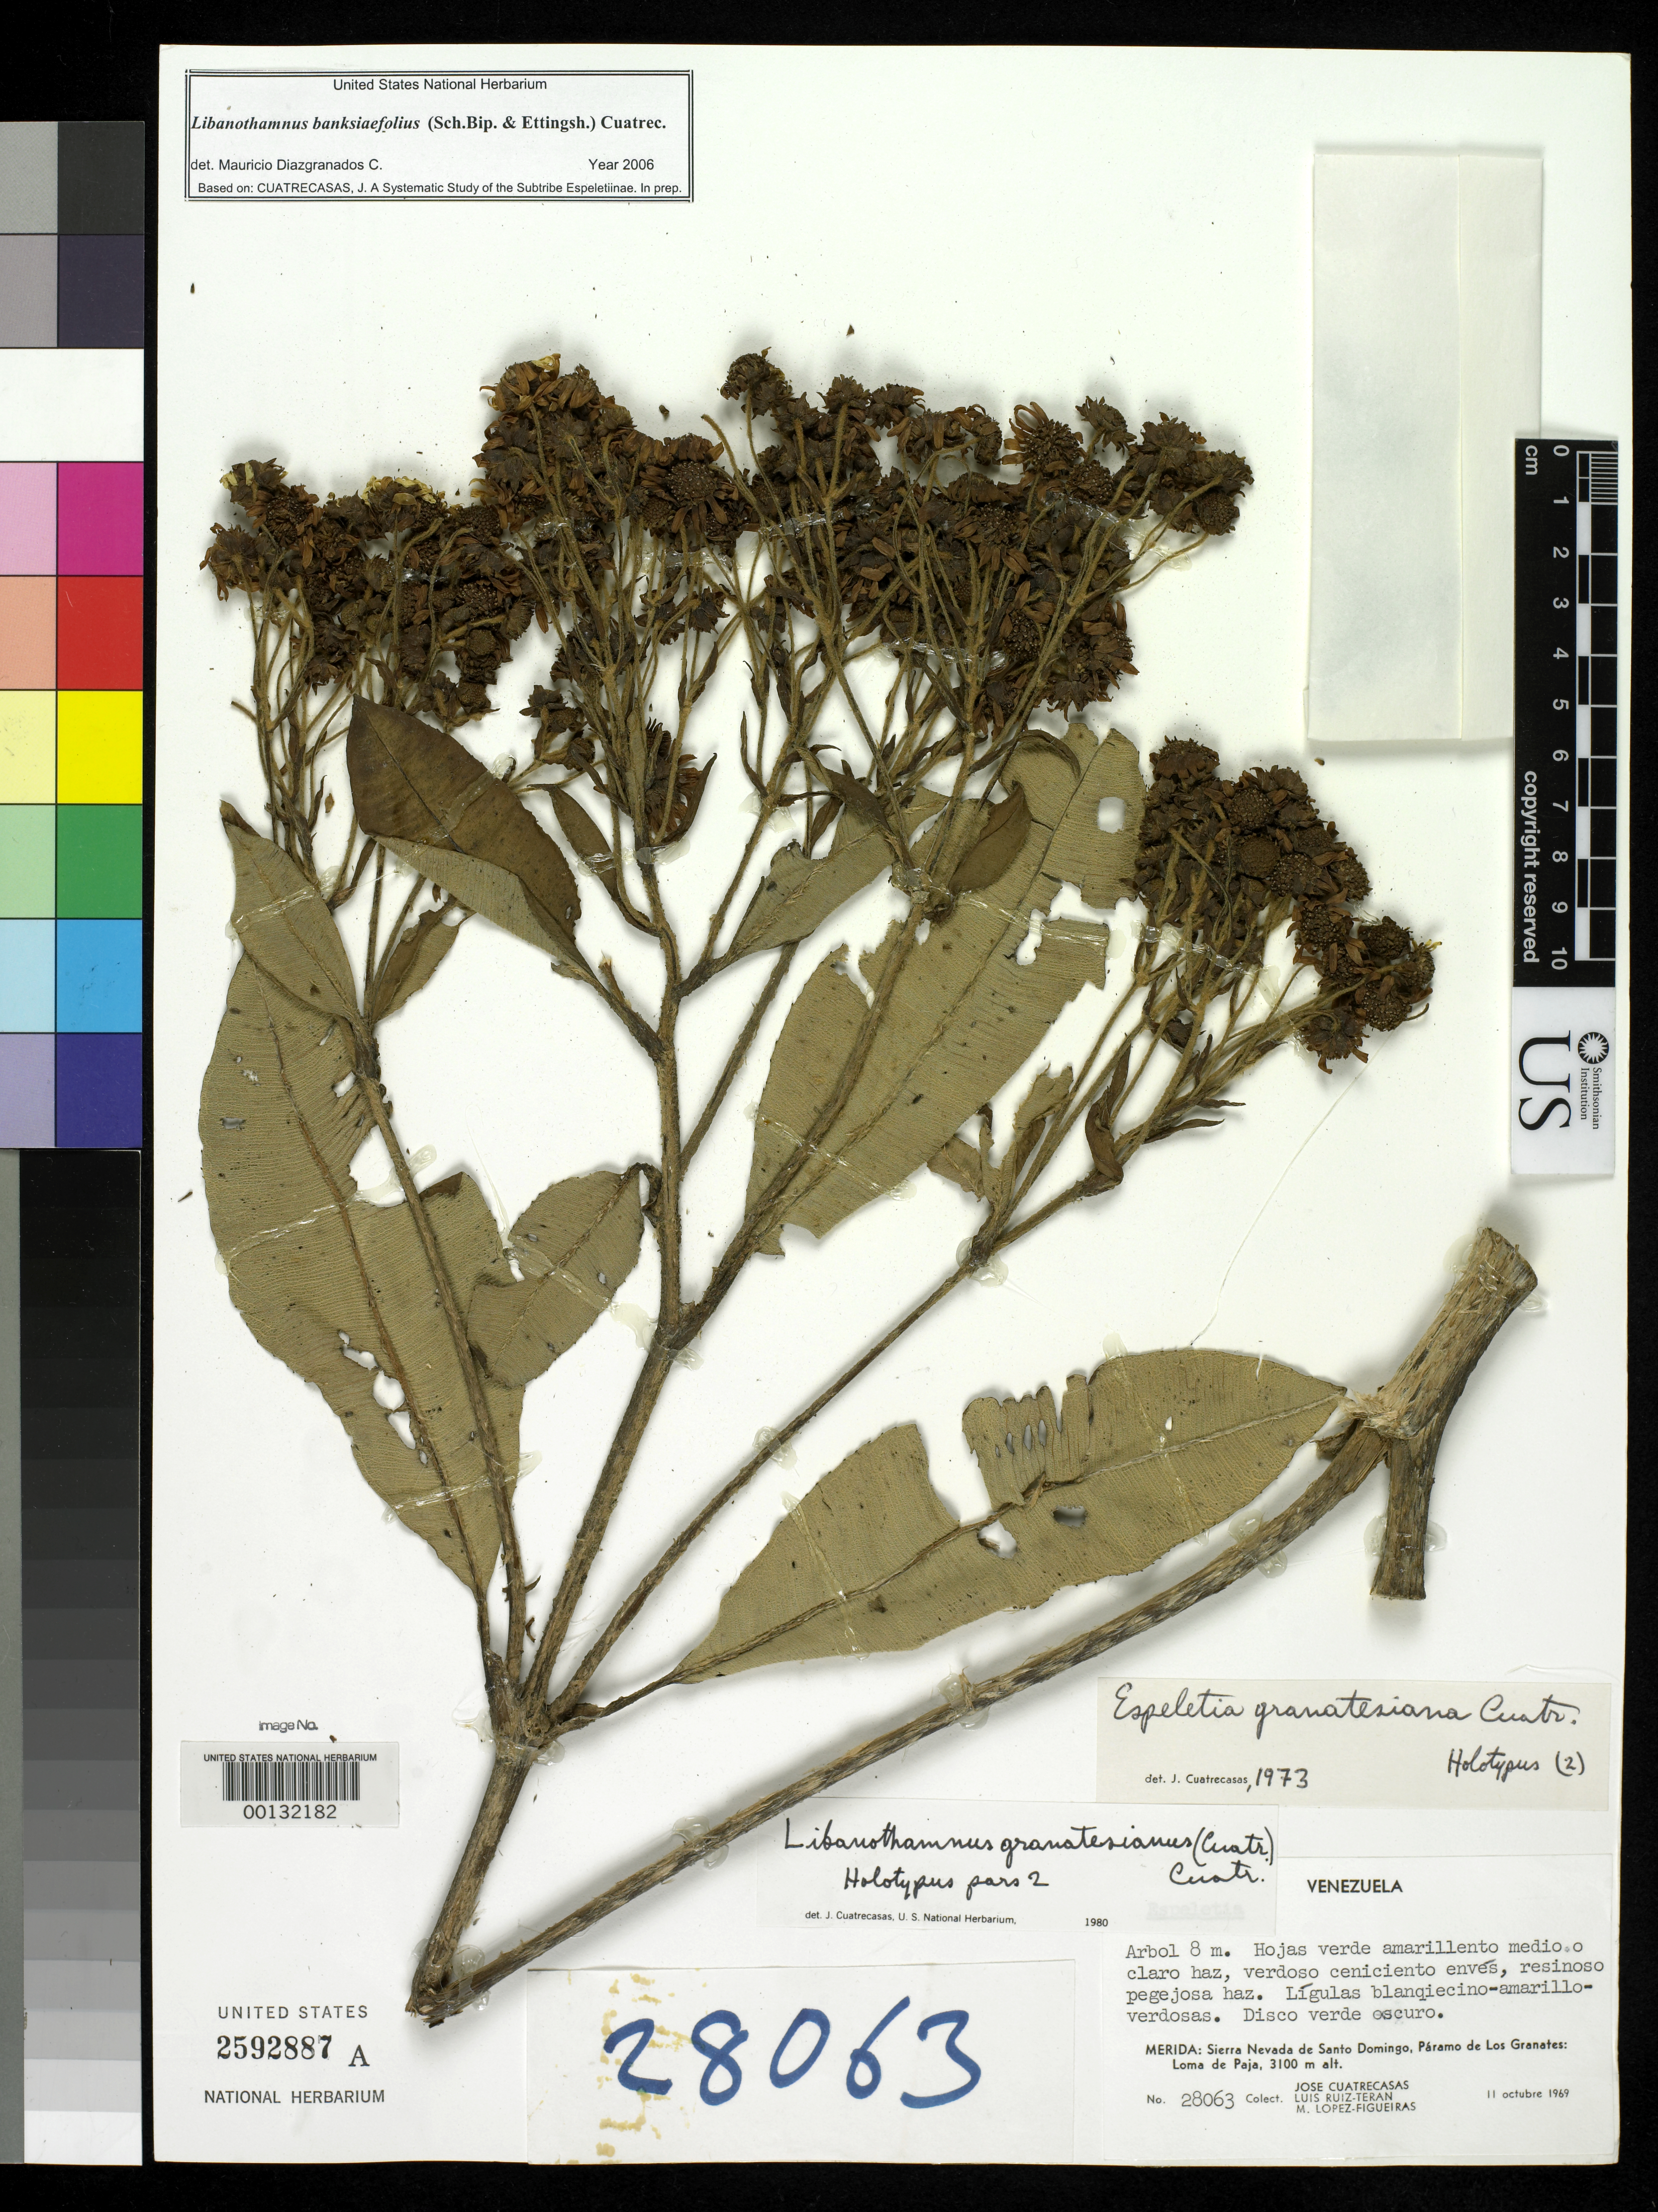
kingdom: Plantae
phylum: Tracheophyta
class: Magnoliopsida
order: Asterales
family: Asteraceae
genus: Espeletia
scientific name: Espeletia granatesiana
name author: Cuatrec.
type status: Holotype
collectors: J. Cuatrecasas, L. E. Ruíz-Terán & M. López Figueiras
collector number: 28063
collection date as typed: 11 Oct 1969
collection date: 1969-10-11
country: Venezuela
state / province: Mérida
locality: Sierra Nevada de Santo Domingo, Páramo de Los Granates, Loma de Paja.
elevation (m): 3100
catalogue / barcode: US 2592887A